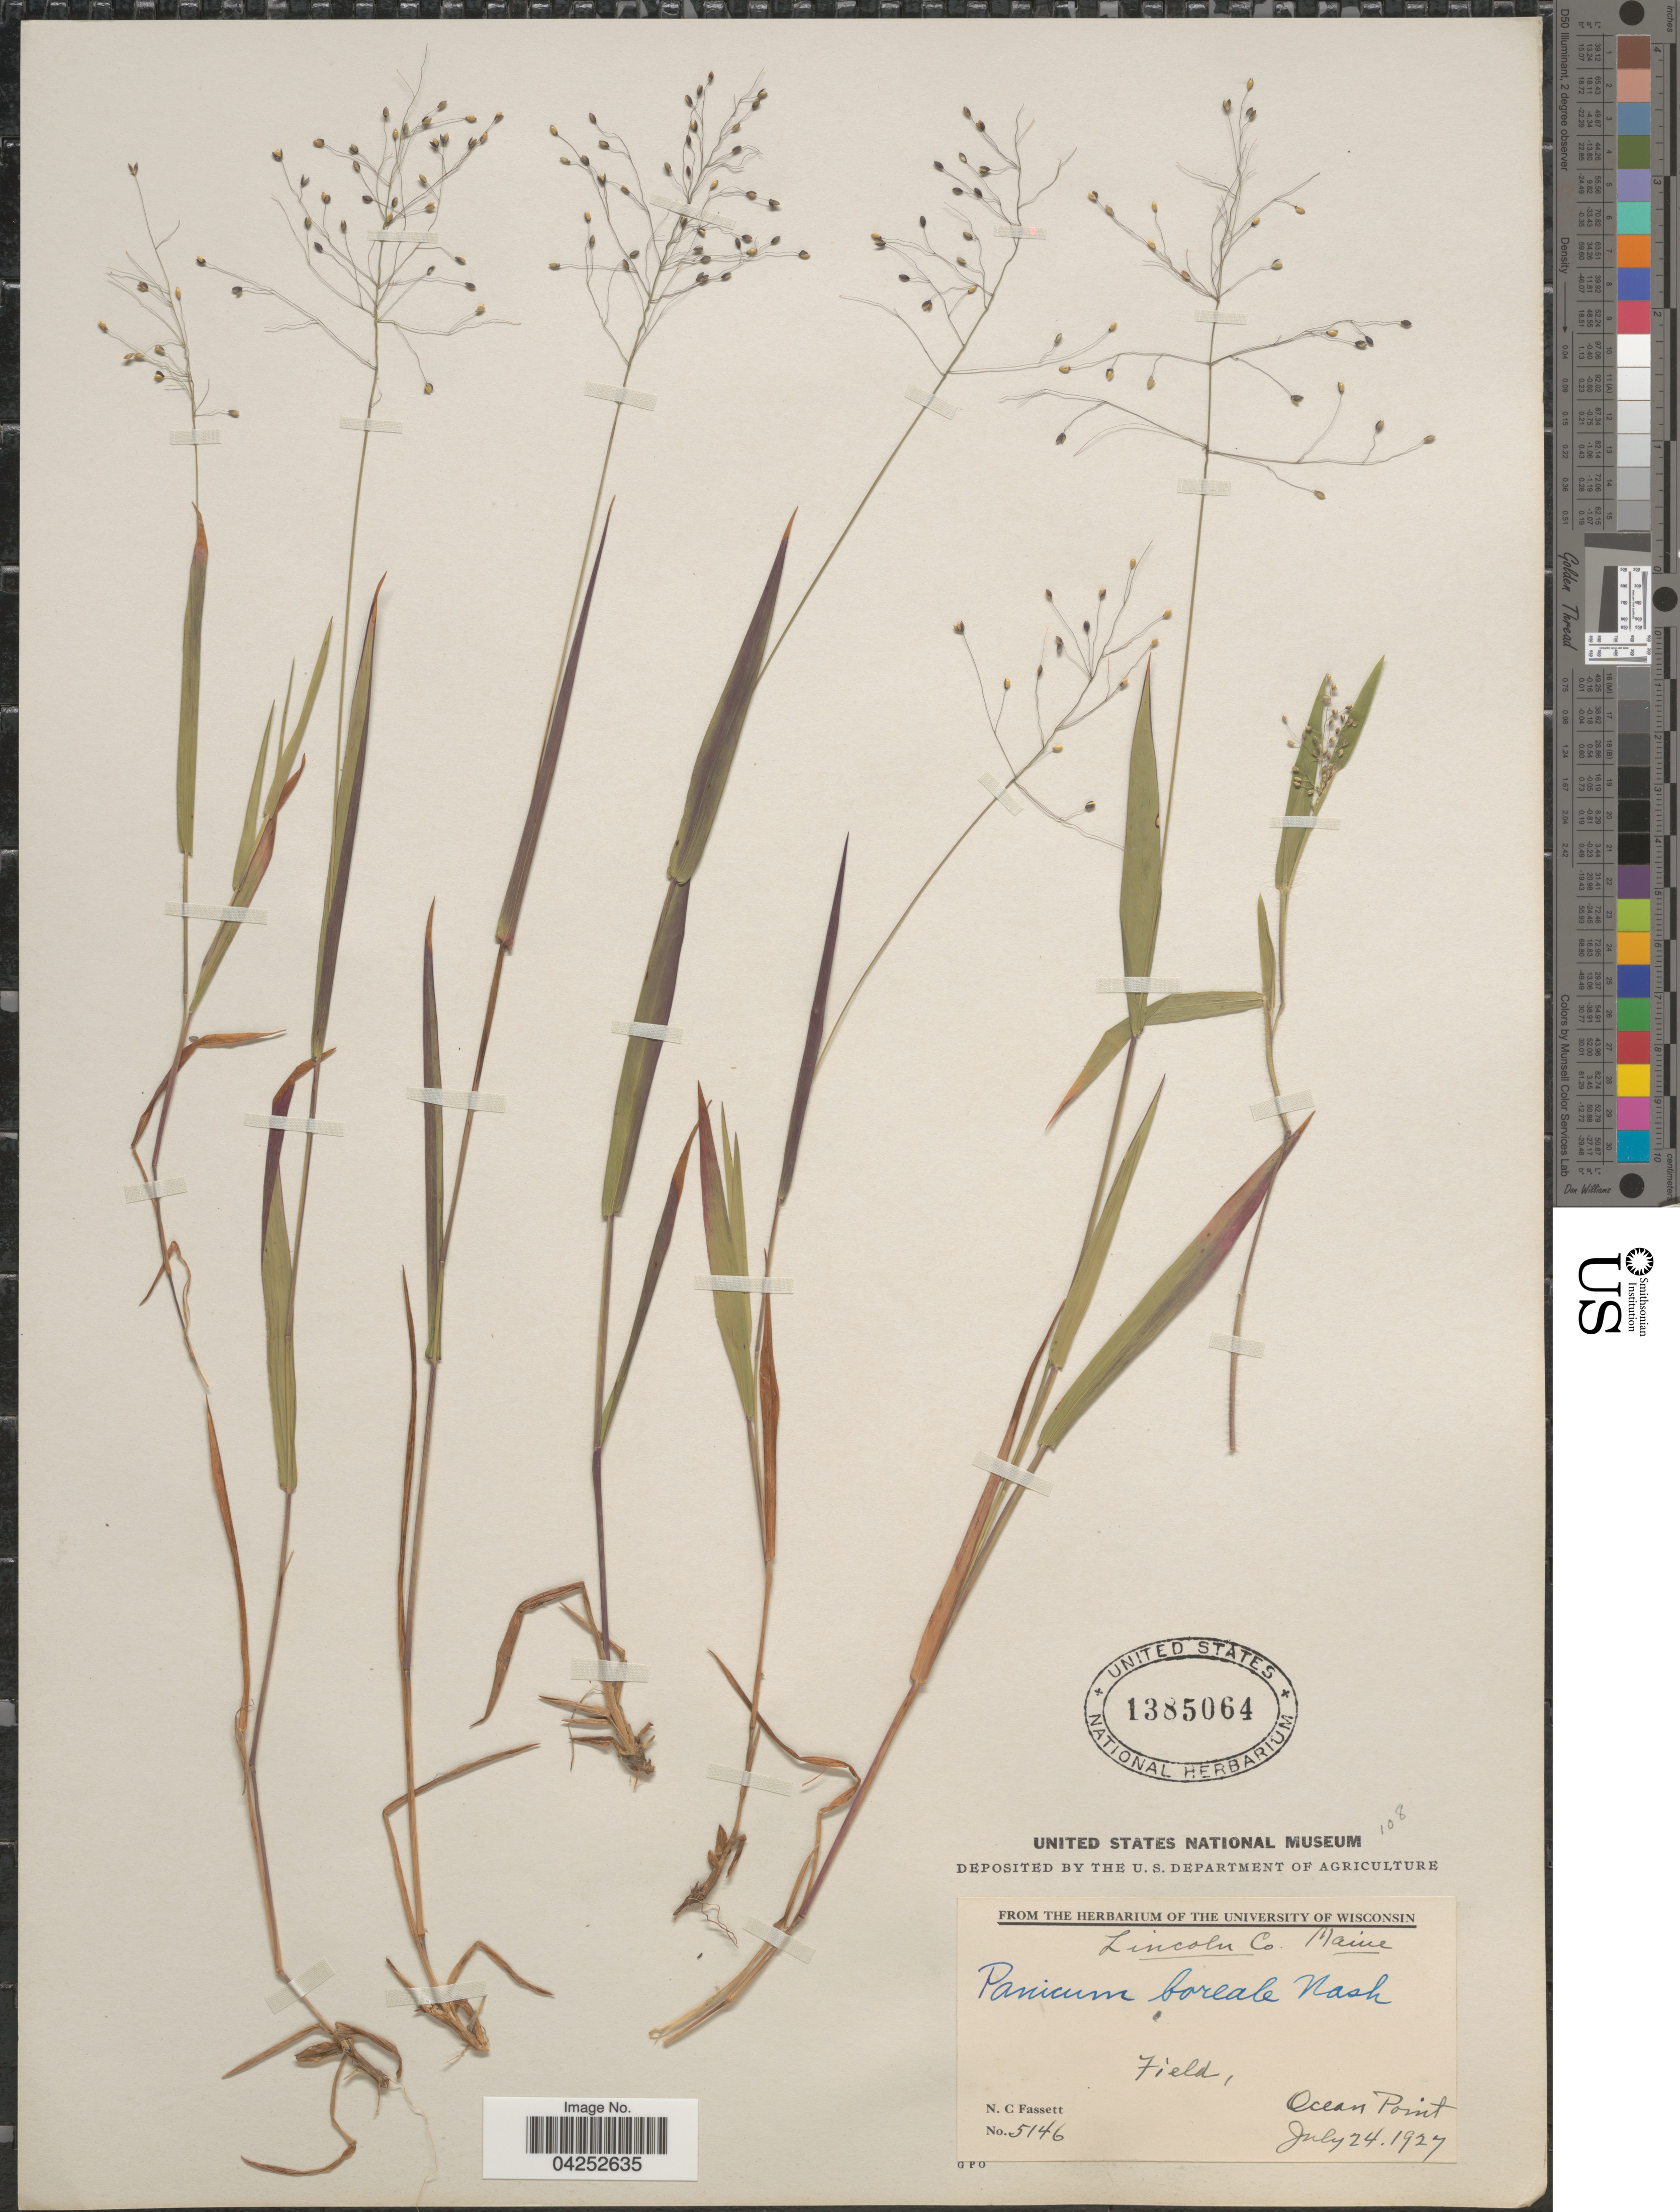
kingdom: Plantae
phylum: Tracheophyta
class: Liliopsida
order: Poales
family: Poaceae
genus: Dichanthelium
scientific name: Dichanthelium boreale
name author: (Nash) Freckmann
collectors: N. C. Fassett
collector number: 5146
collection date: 1927-07-24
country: United States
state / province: Maine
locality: Lincoln Co. Field, Ocean Point.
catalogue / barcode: US 1385064